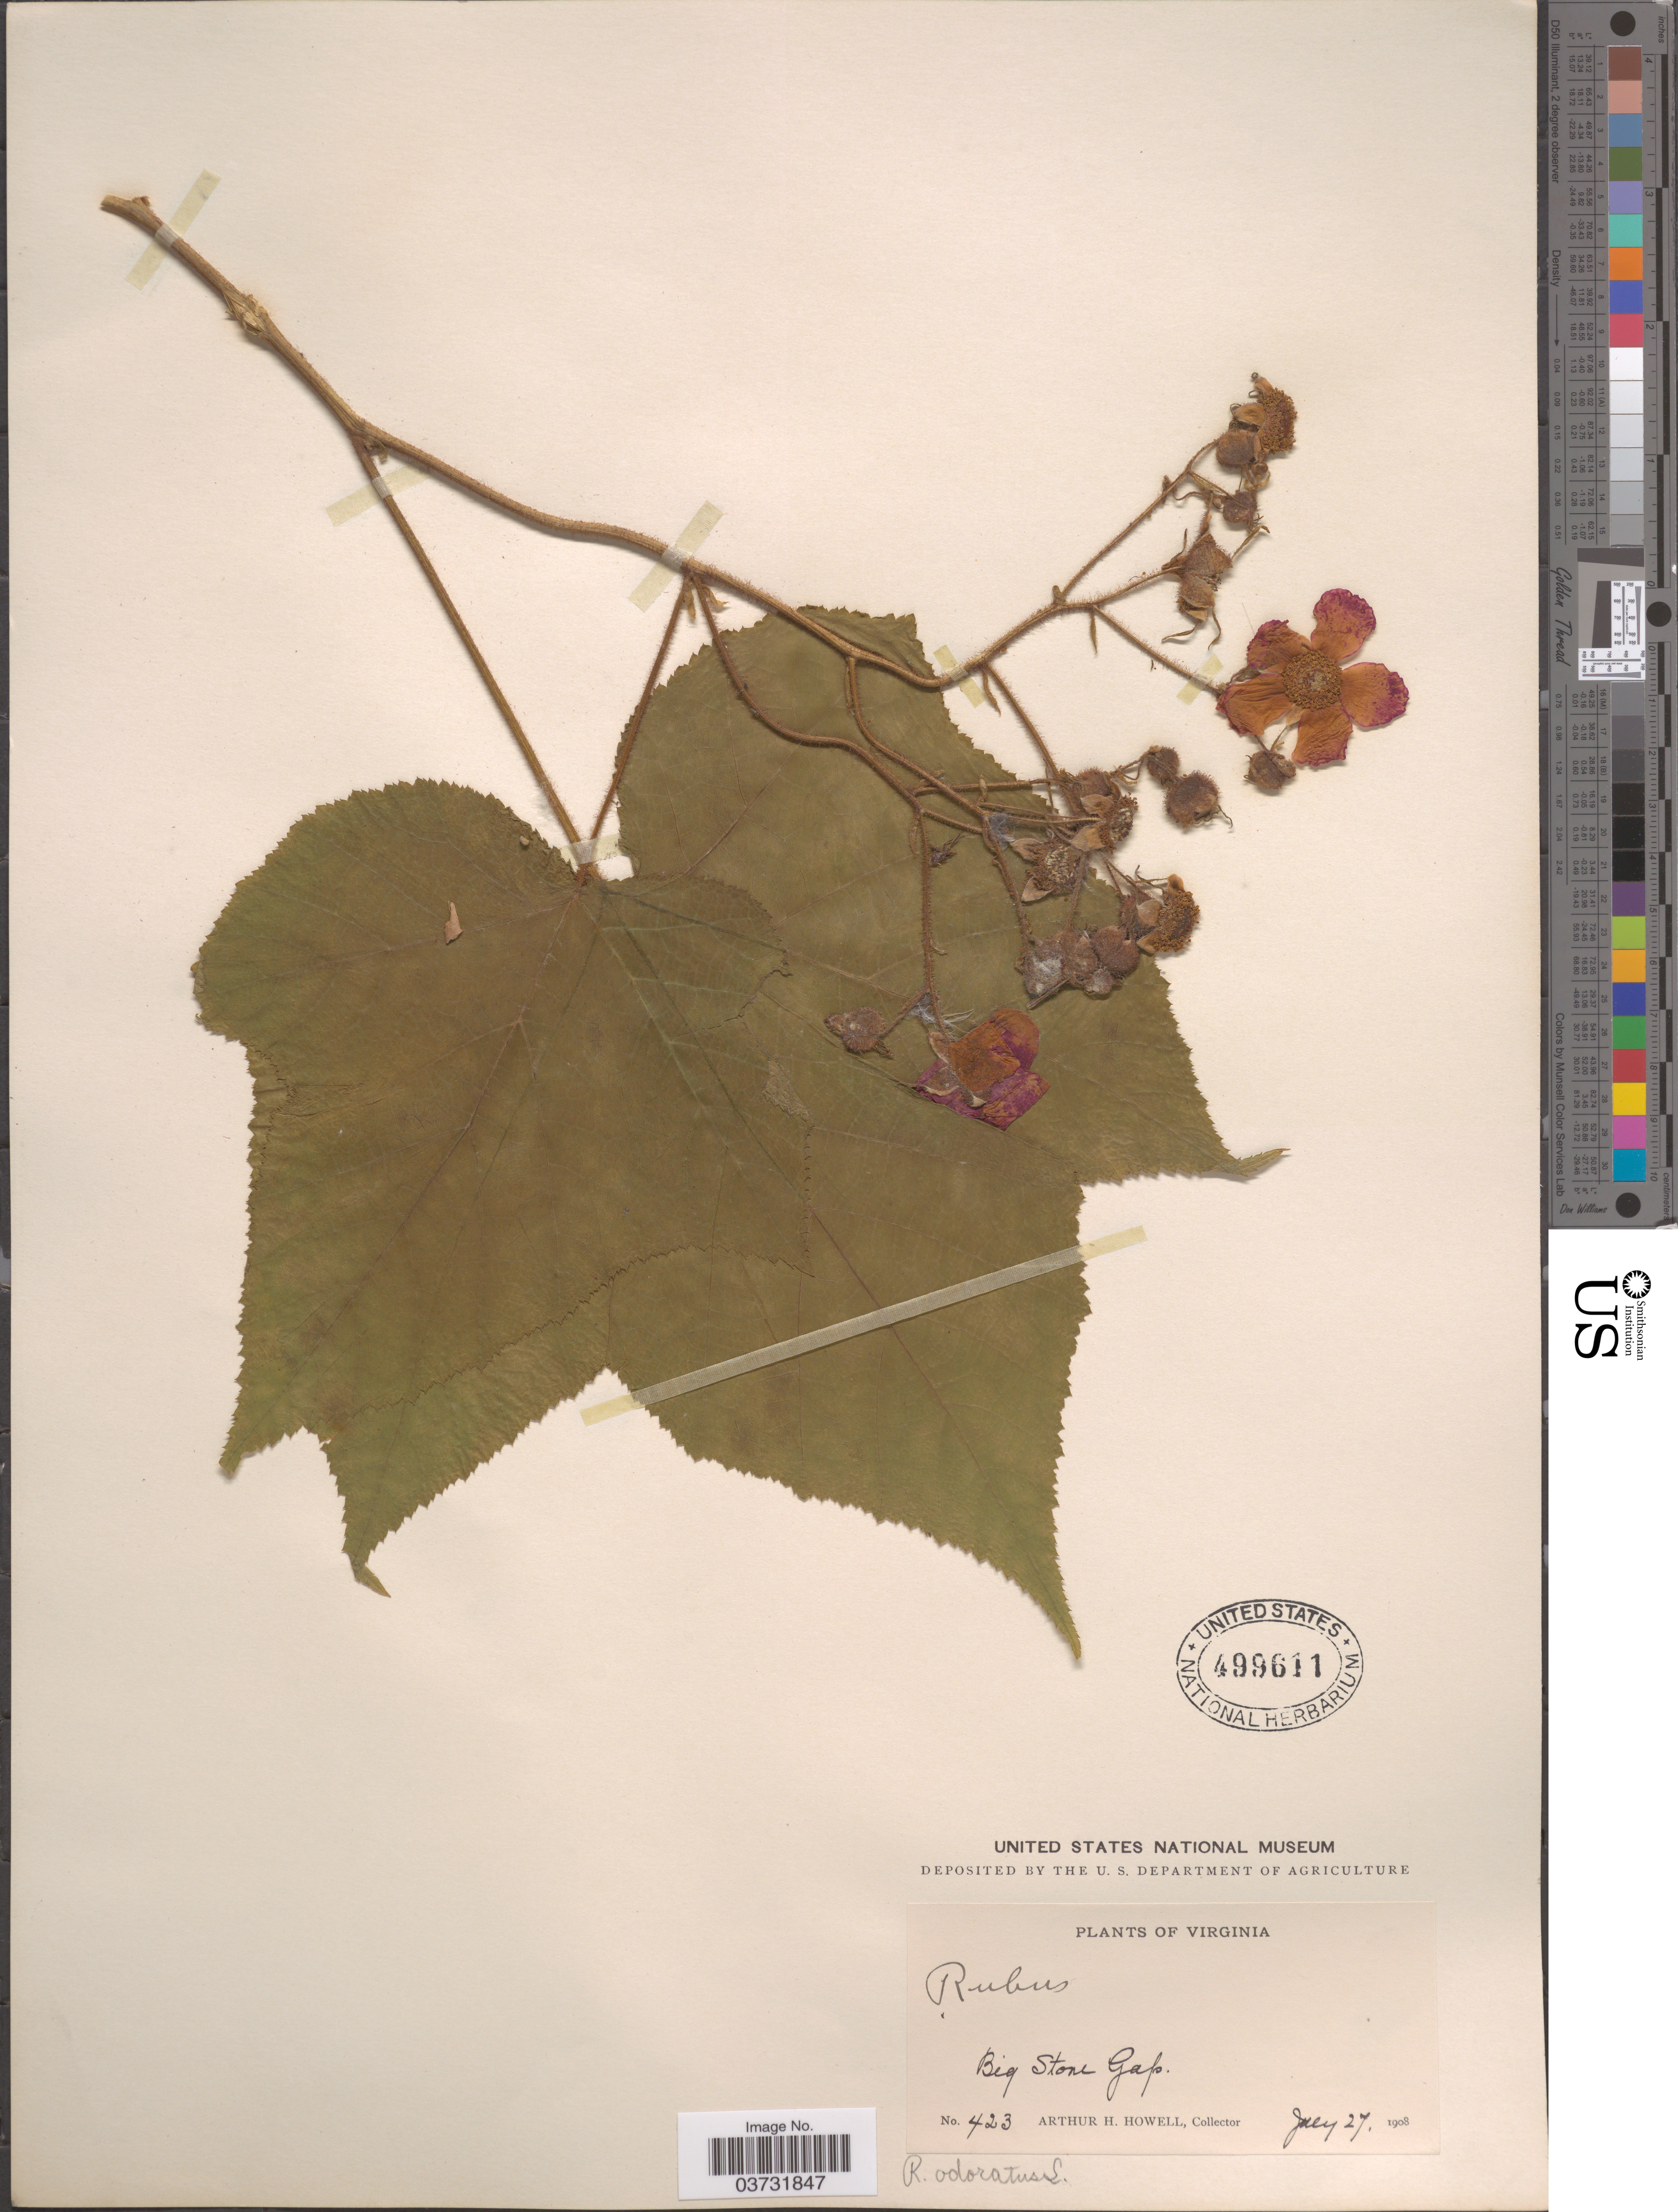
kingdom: Plantae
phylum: Tracheophyta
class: Magnoliopsida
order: Rosales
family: Rosaceae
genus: Rubus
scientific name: Rubus odoratus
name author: L.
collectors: A. H. Howell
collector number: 423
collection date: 1908-07-27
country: United States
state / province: Virginia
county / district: Wise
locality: Big Stone Gap.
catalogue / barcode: US 499611